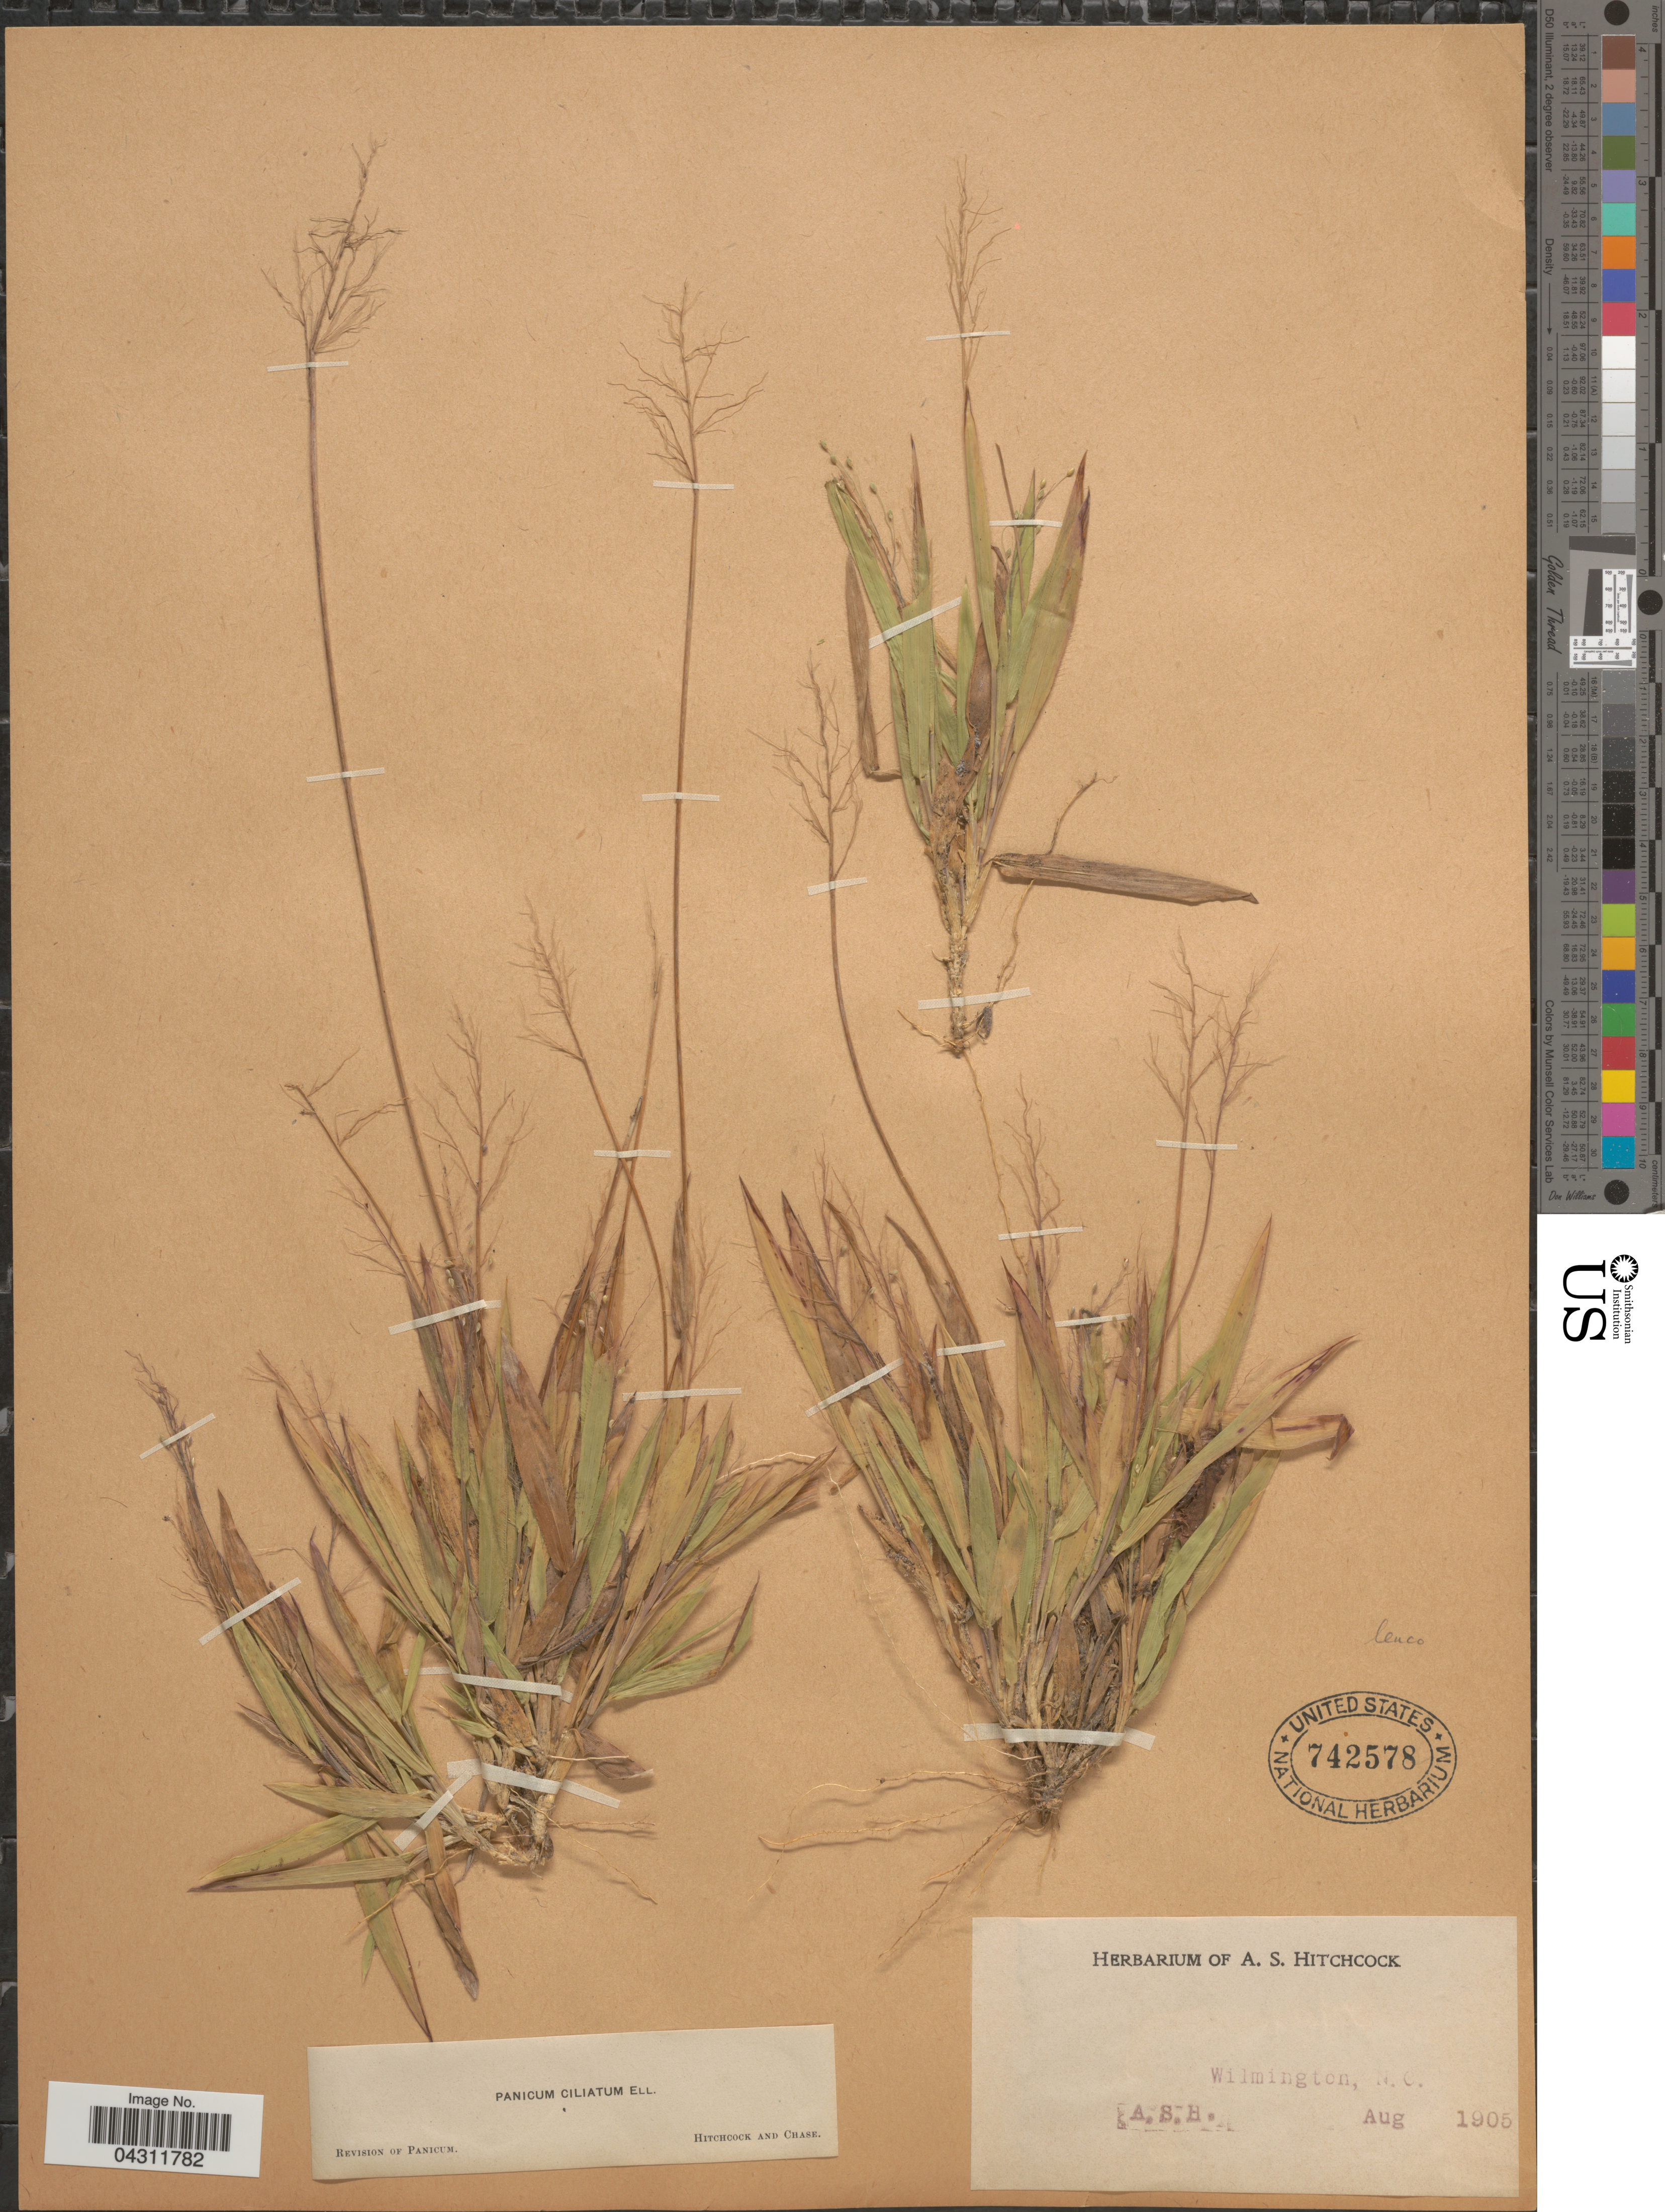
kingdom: Plantae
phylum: Tracheophyta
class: Liliopsida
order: Poales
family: Poaceae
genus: Dichanthelium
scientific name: Dichanthelium strigosum var. leucoblepharis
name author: (Trin.) Freckmann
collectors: A. S. Hitchcock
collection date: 1905-08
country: United States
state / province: North Carolina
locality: Wilmington.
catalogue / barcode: US 742578